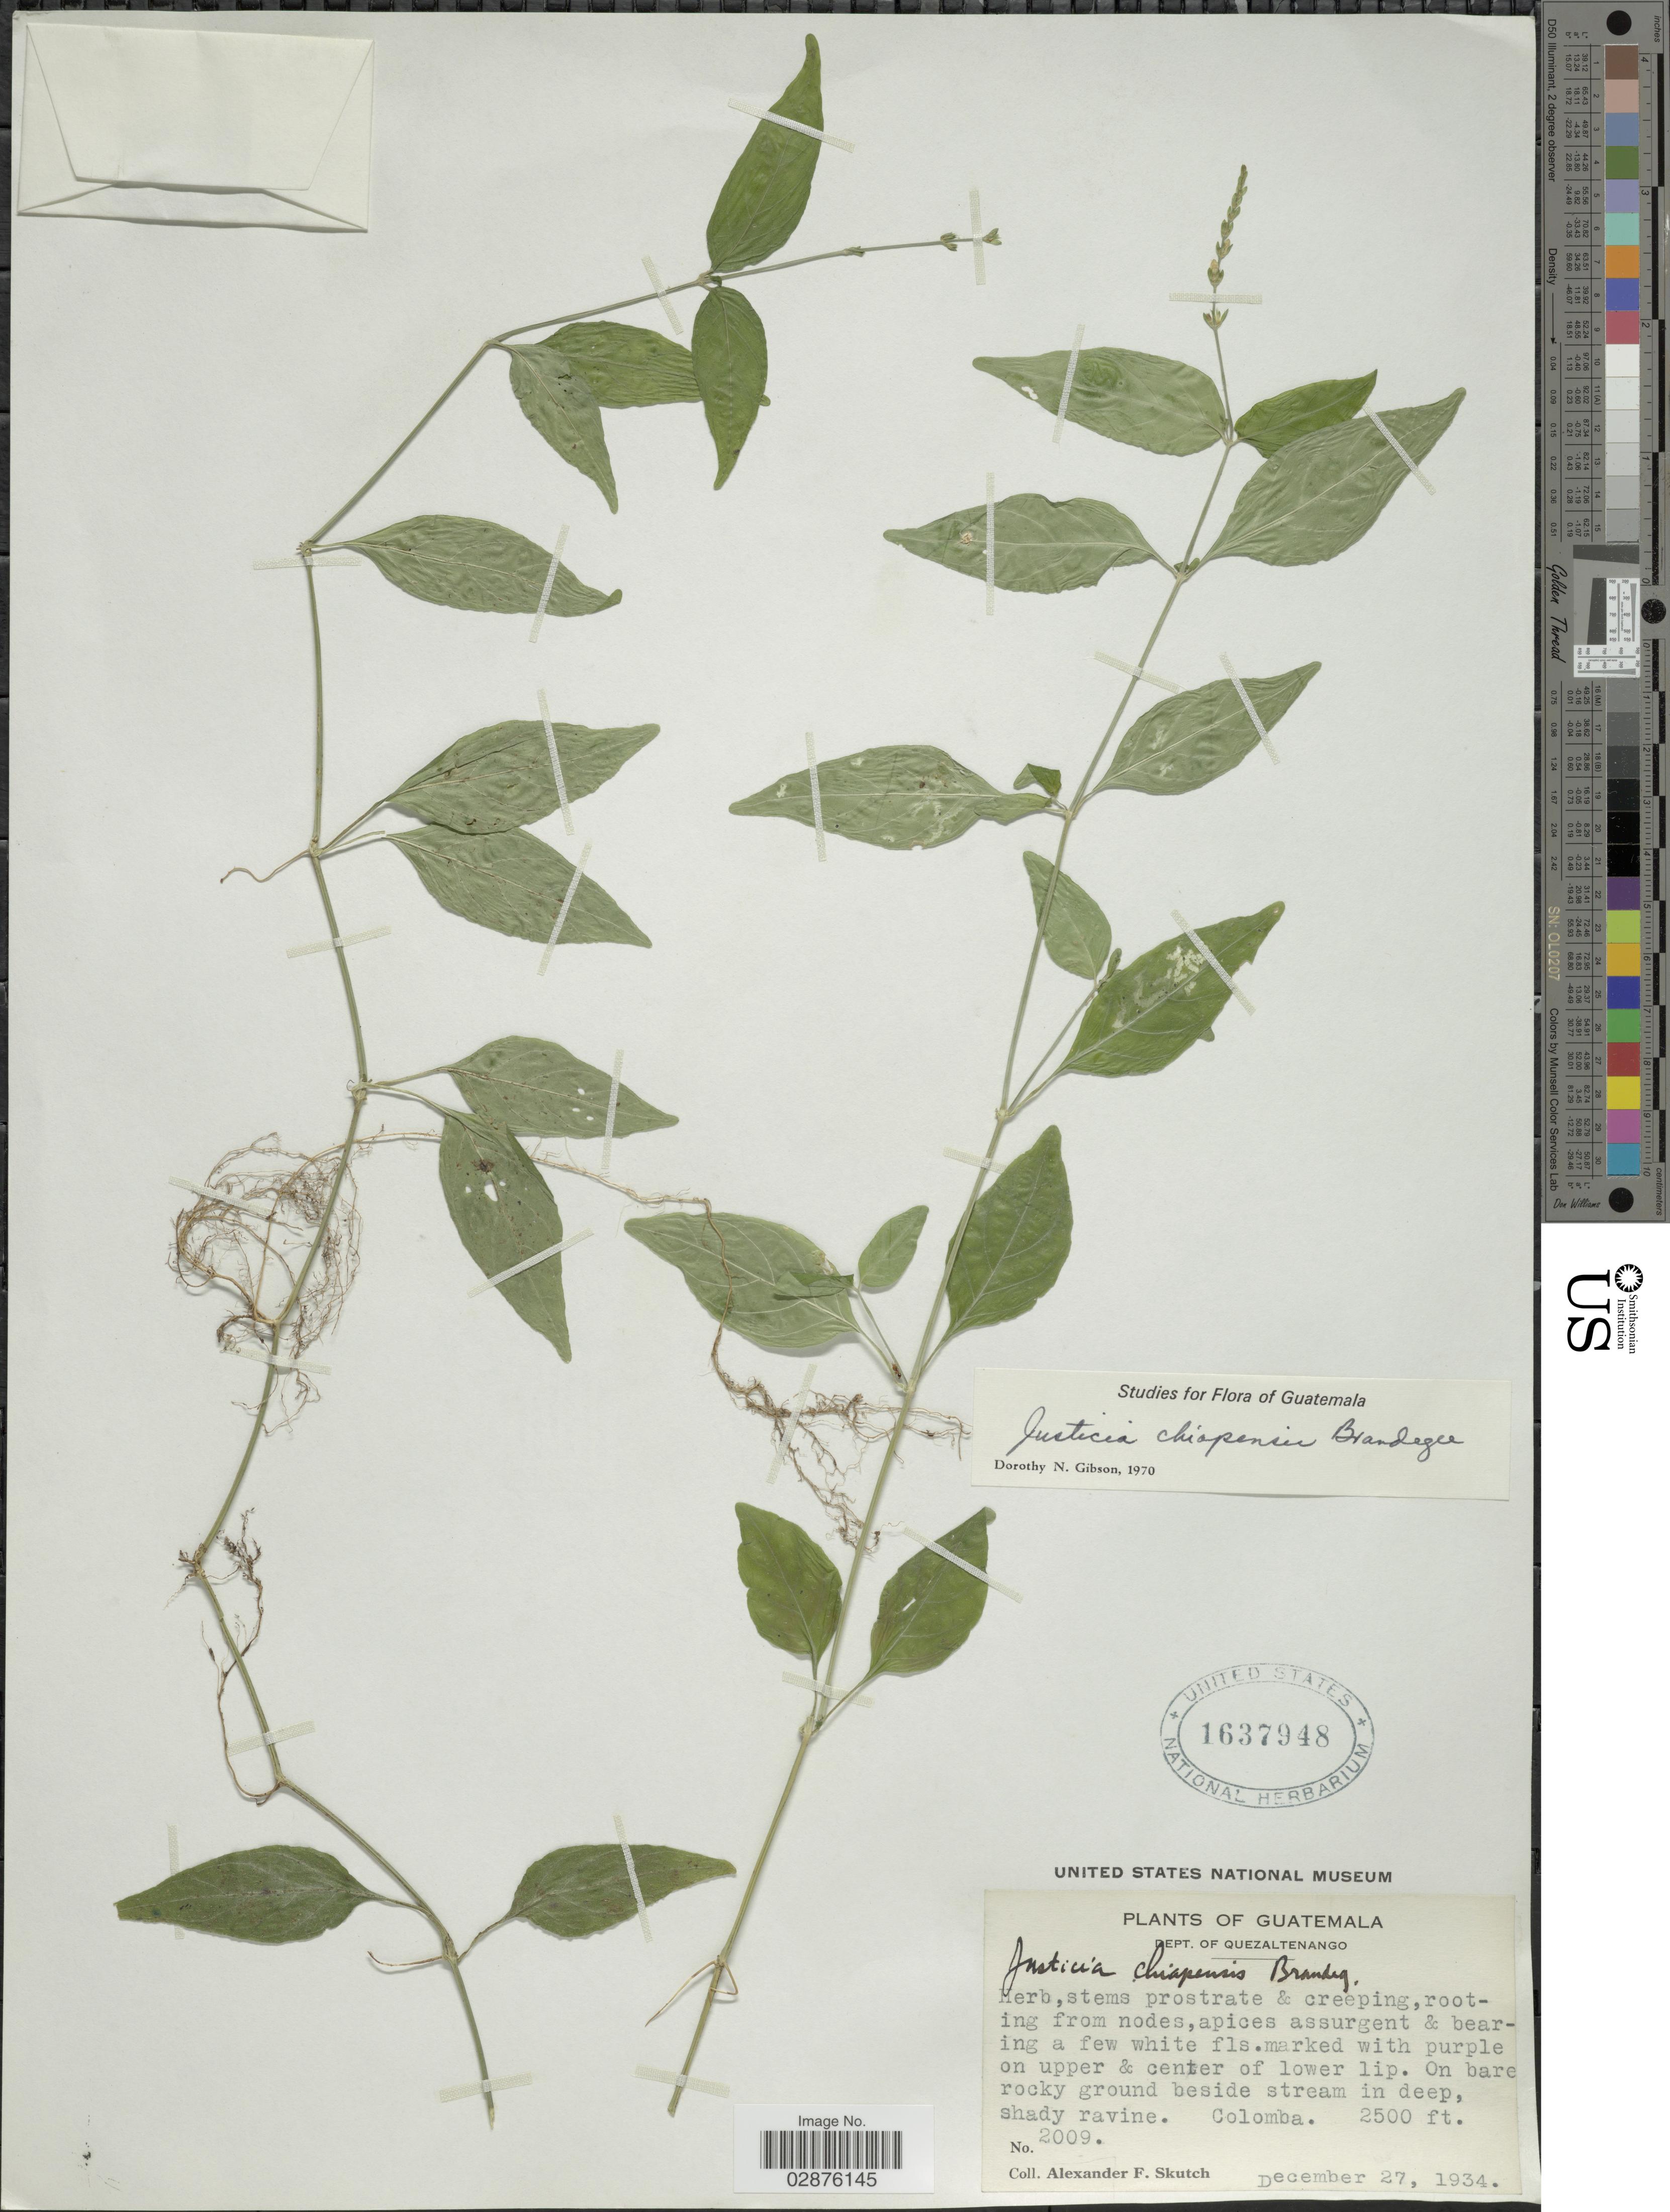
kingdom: Plantae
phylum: Tracheophyta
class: Magnoliopsida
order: Lamiales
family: Acanthaceae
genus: Justicia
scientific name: Justicia chiapensis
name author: Brandegee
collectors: A. F. Skutch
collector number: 2009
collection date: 1934-12-27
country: Guatemala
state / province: Quetzaltenango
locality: Dept. of Quezaltenango, Colomba.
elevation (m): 762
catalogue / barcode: US 1637948